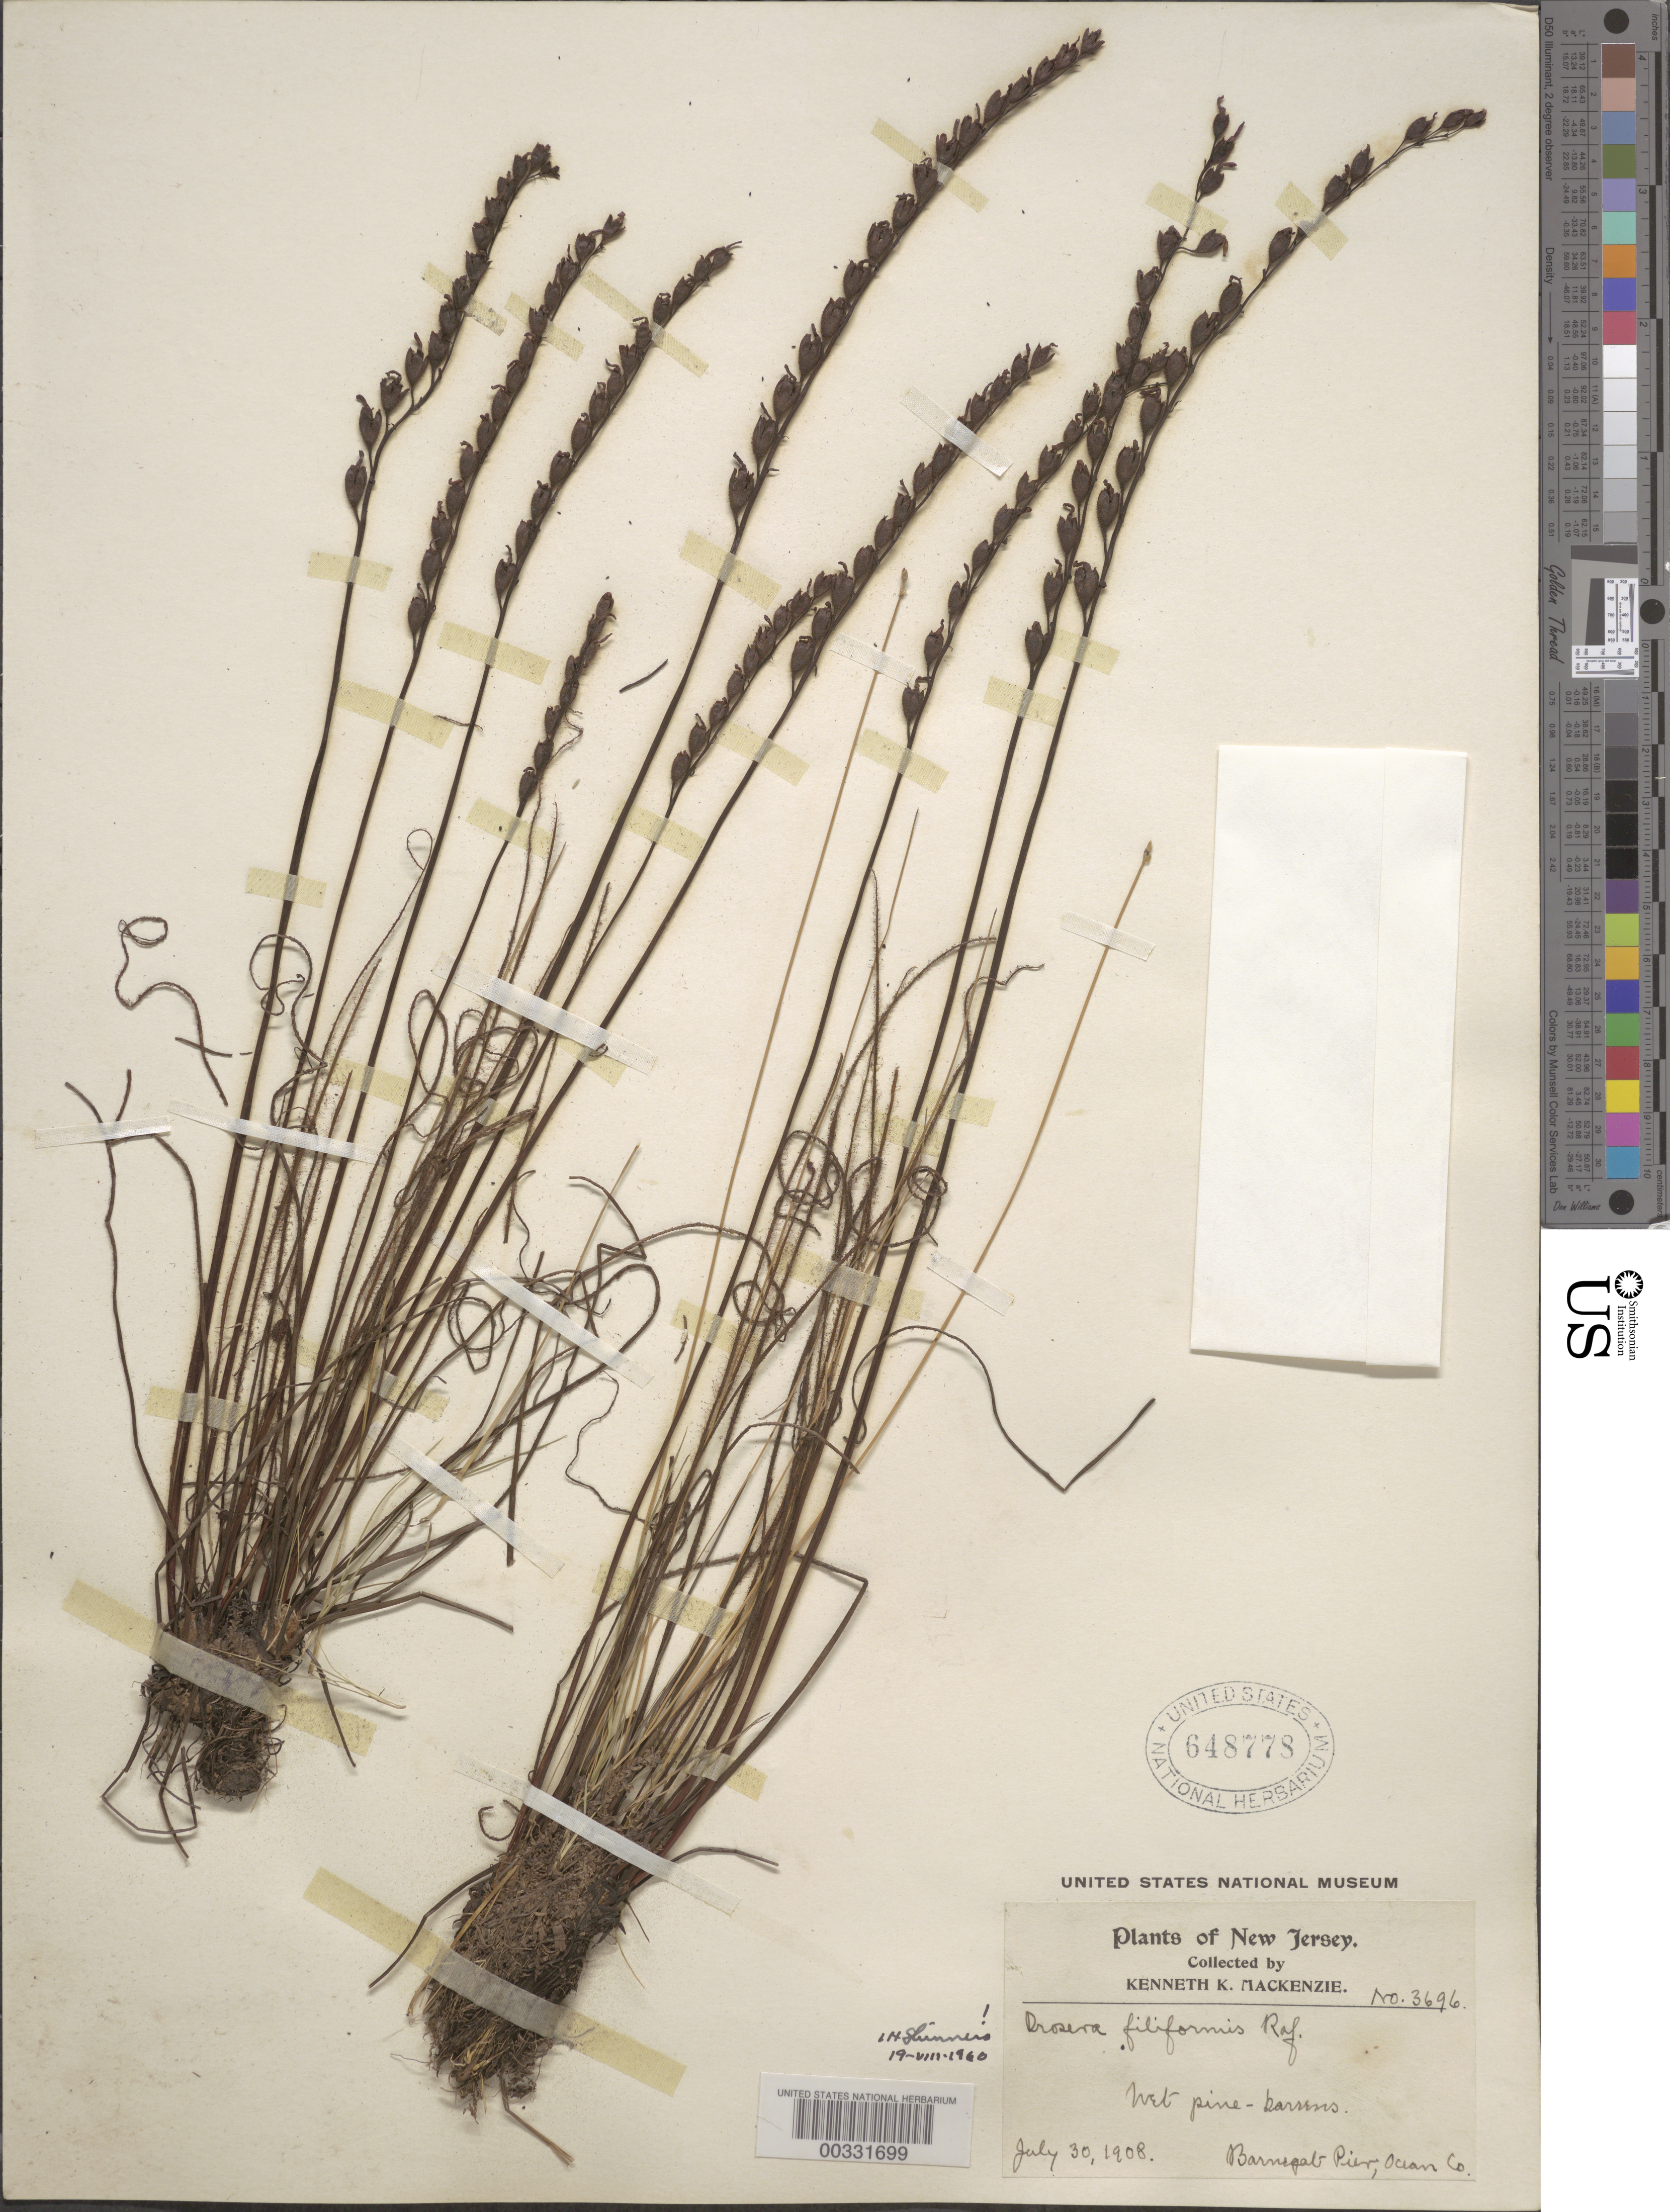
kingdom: Plantae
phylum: Tracheophyta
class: Magnoliopsida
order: Caryophyllales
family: Droseraceae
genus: Drosera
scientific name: Drosera filiformis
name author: Raf.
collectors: K. K. Mackenzie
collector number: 3696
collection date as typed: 30 Jul 1908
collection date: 1908-07-30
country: United States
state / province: New Jersey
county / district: Ocean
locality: Barnegat pier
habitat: Wet pine barrens.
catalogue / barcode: US 648778